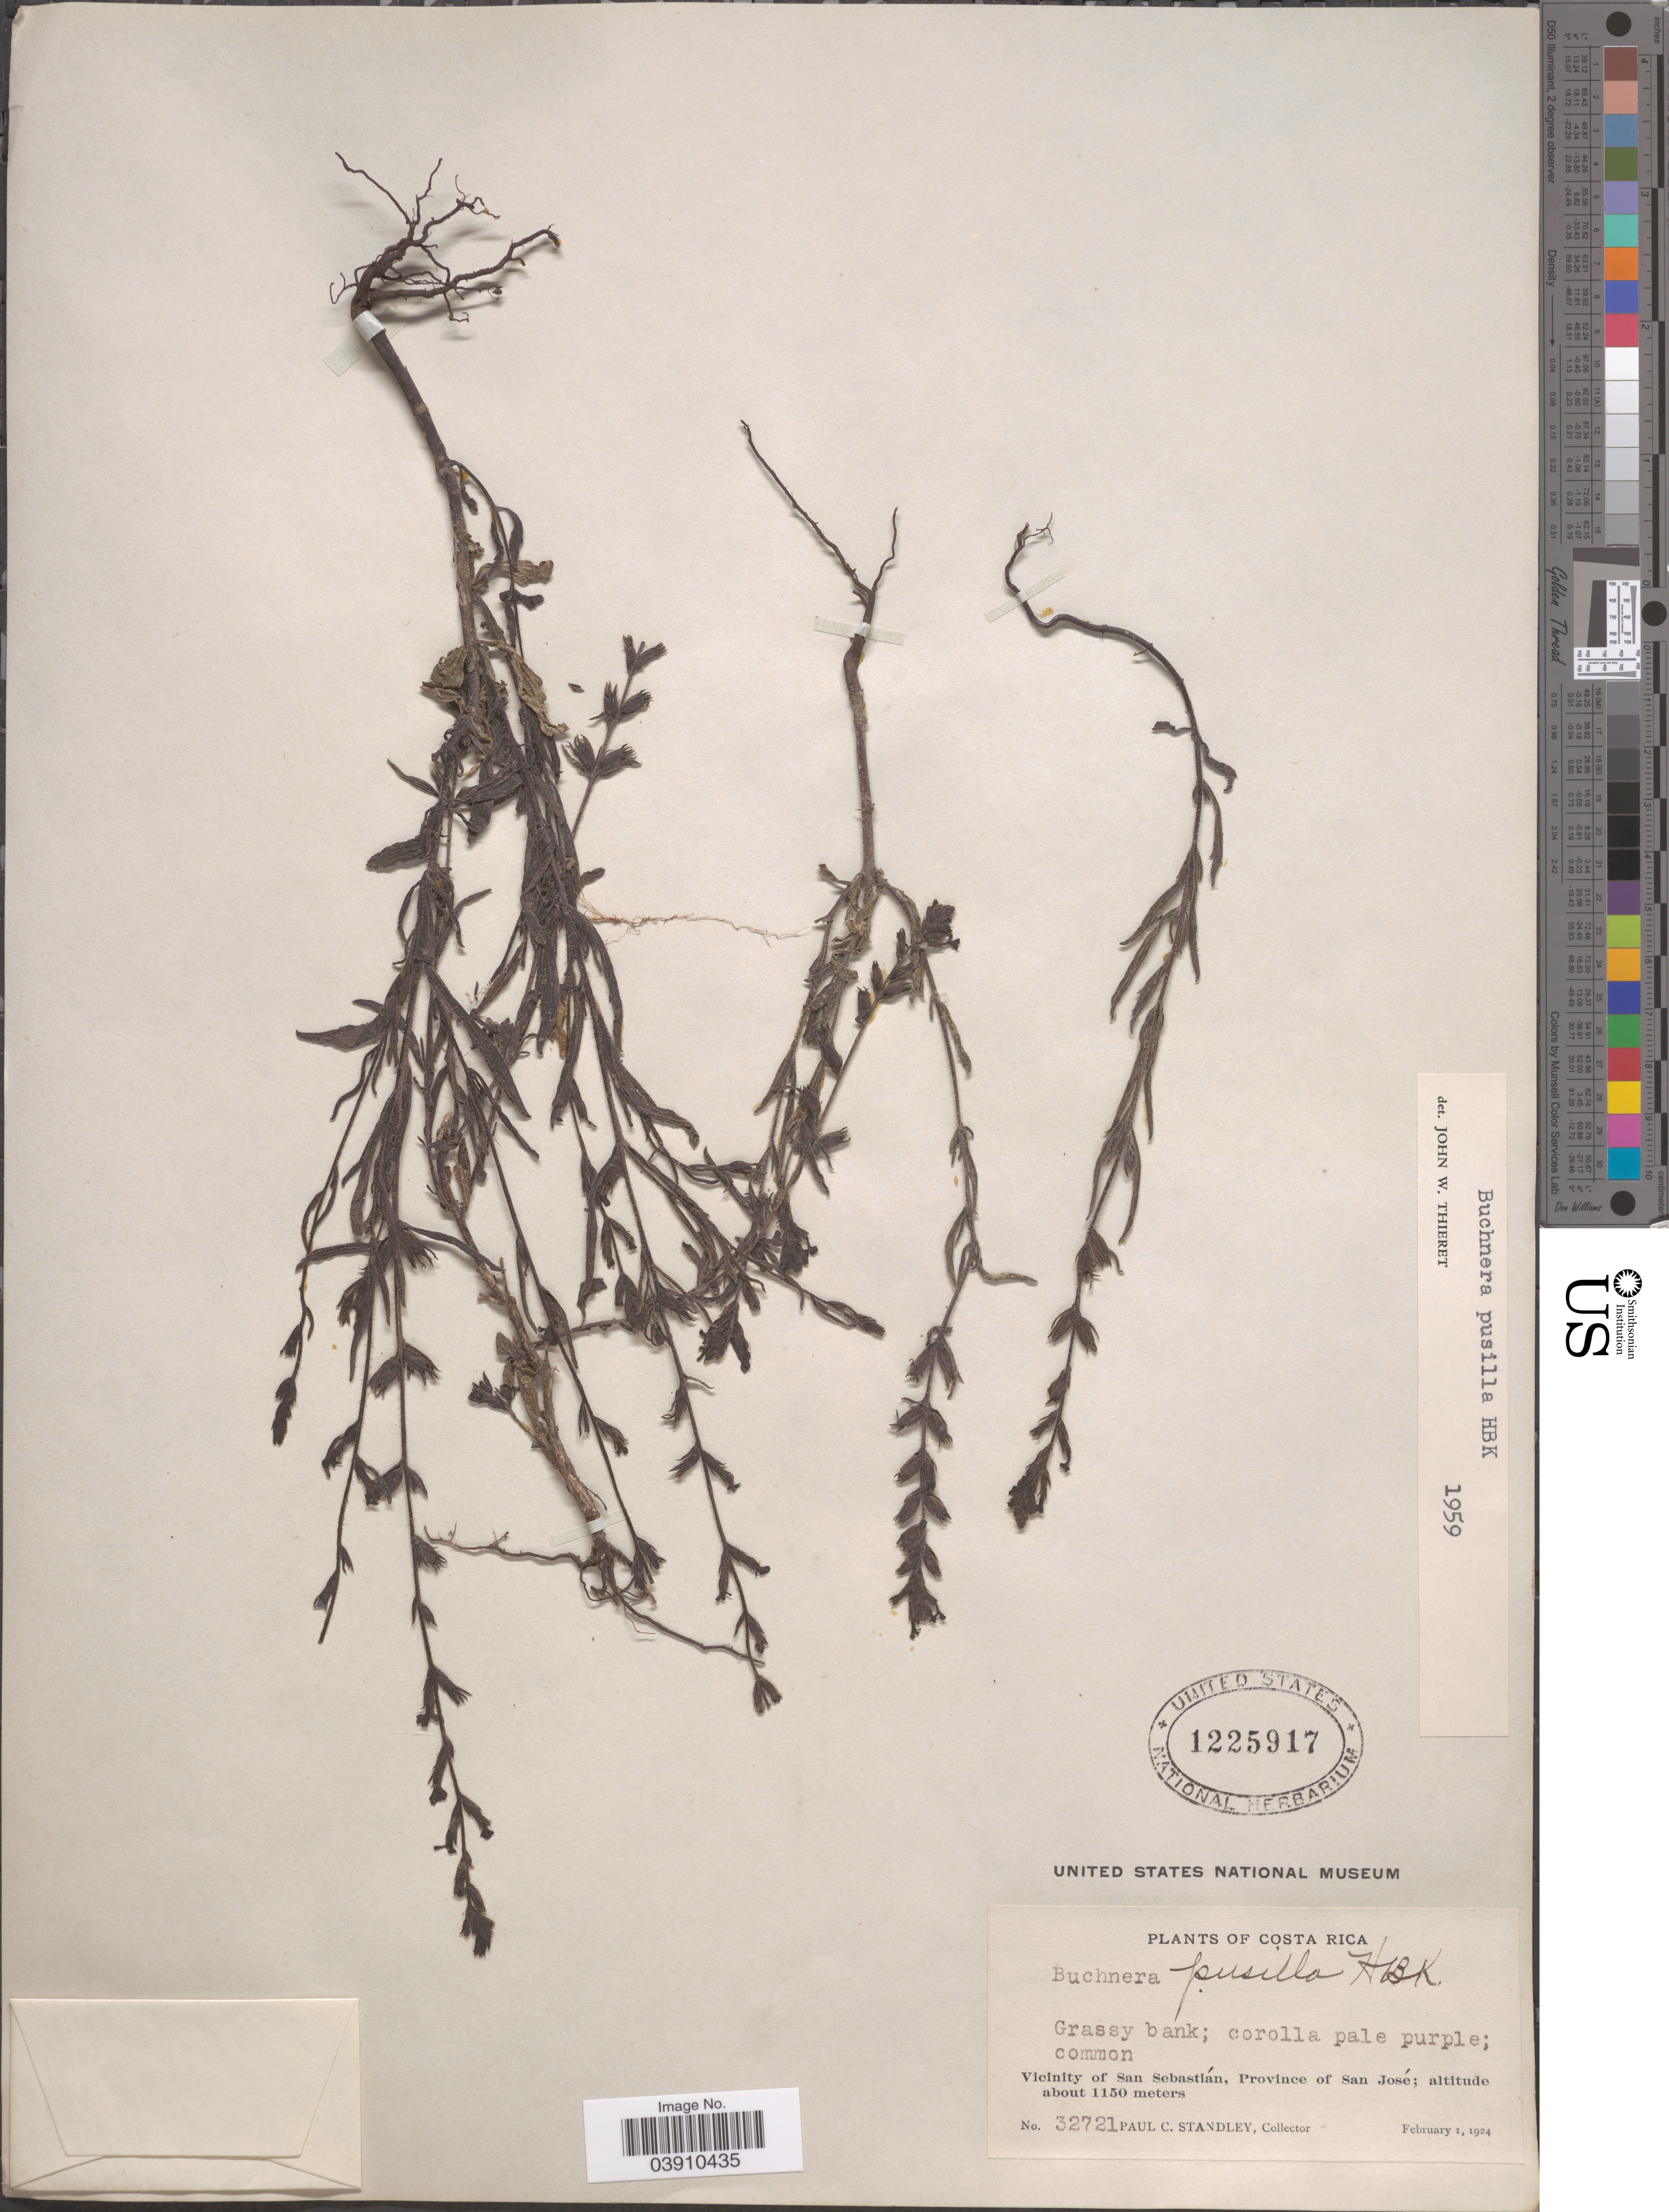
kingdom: Plantae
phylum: Tracheophyta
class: Magnoliopsida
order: Lamiales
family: Orobanchaceae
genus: Buchnera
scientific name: Buchnera pusilla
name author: Kunth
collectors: P. C. Standley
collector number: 32721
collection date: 1924-02-01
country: Costa Rica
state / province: San José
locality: Vicinity of San Sebastián.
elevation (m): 1150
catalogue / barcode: US 1225917